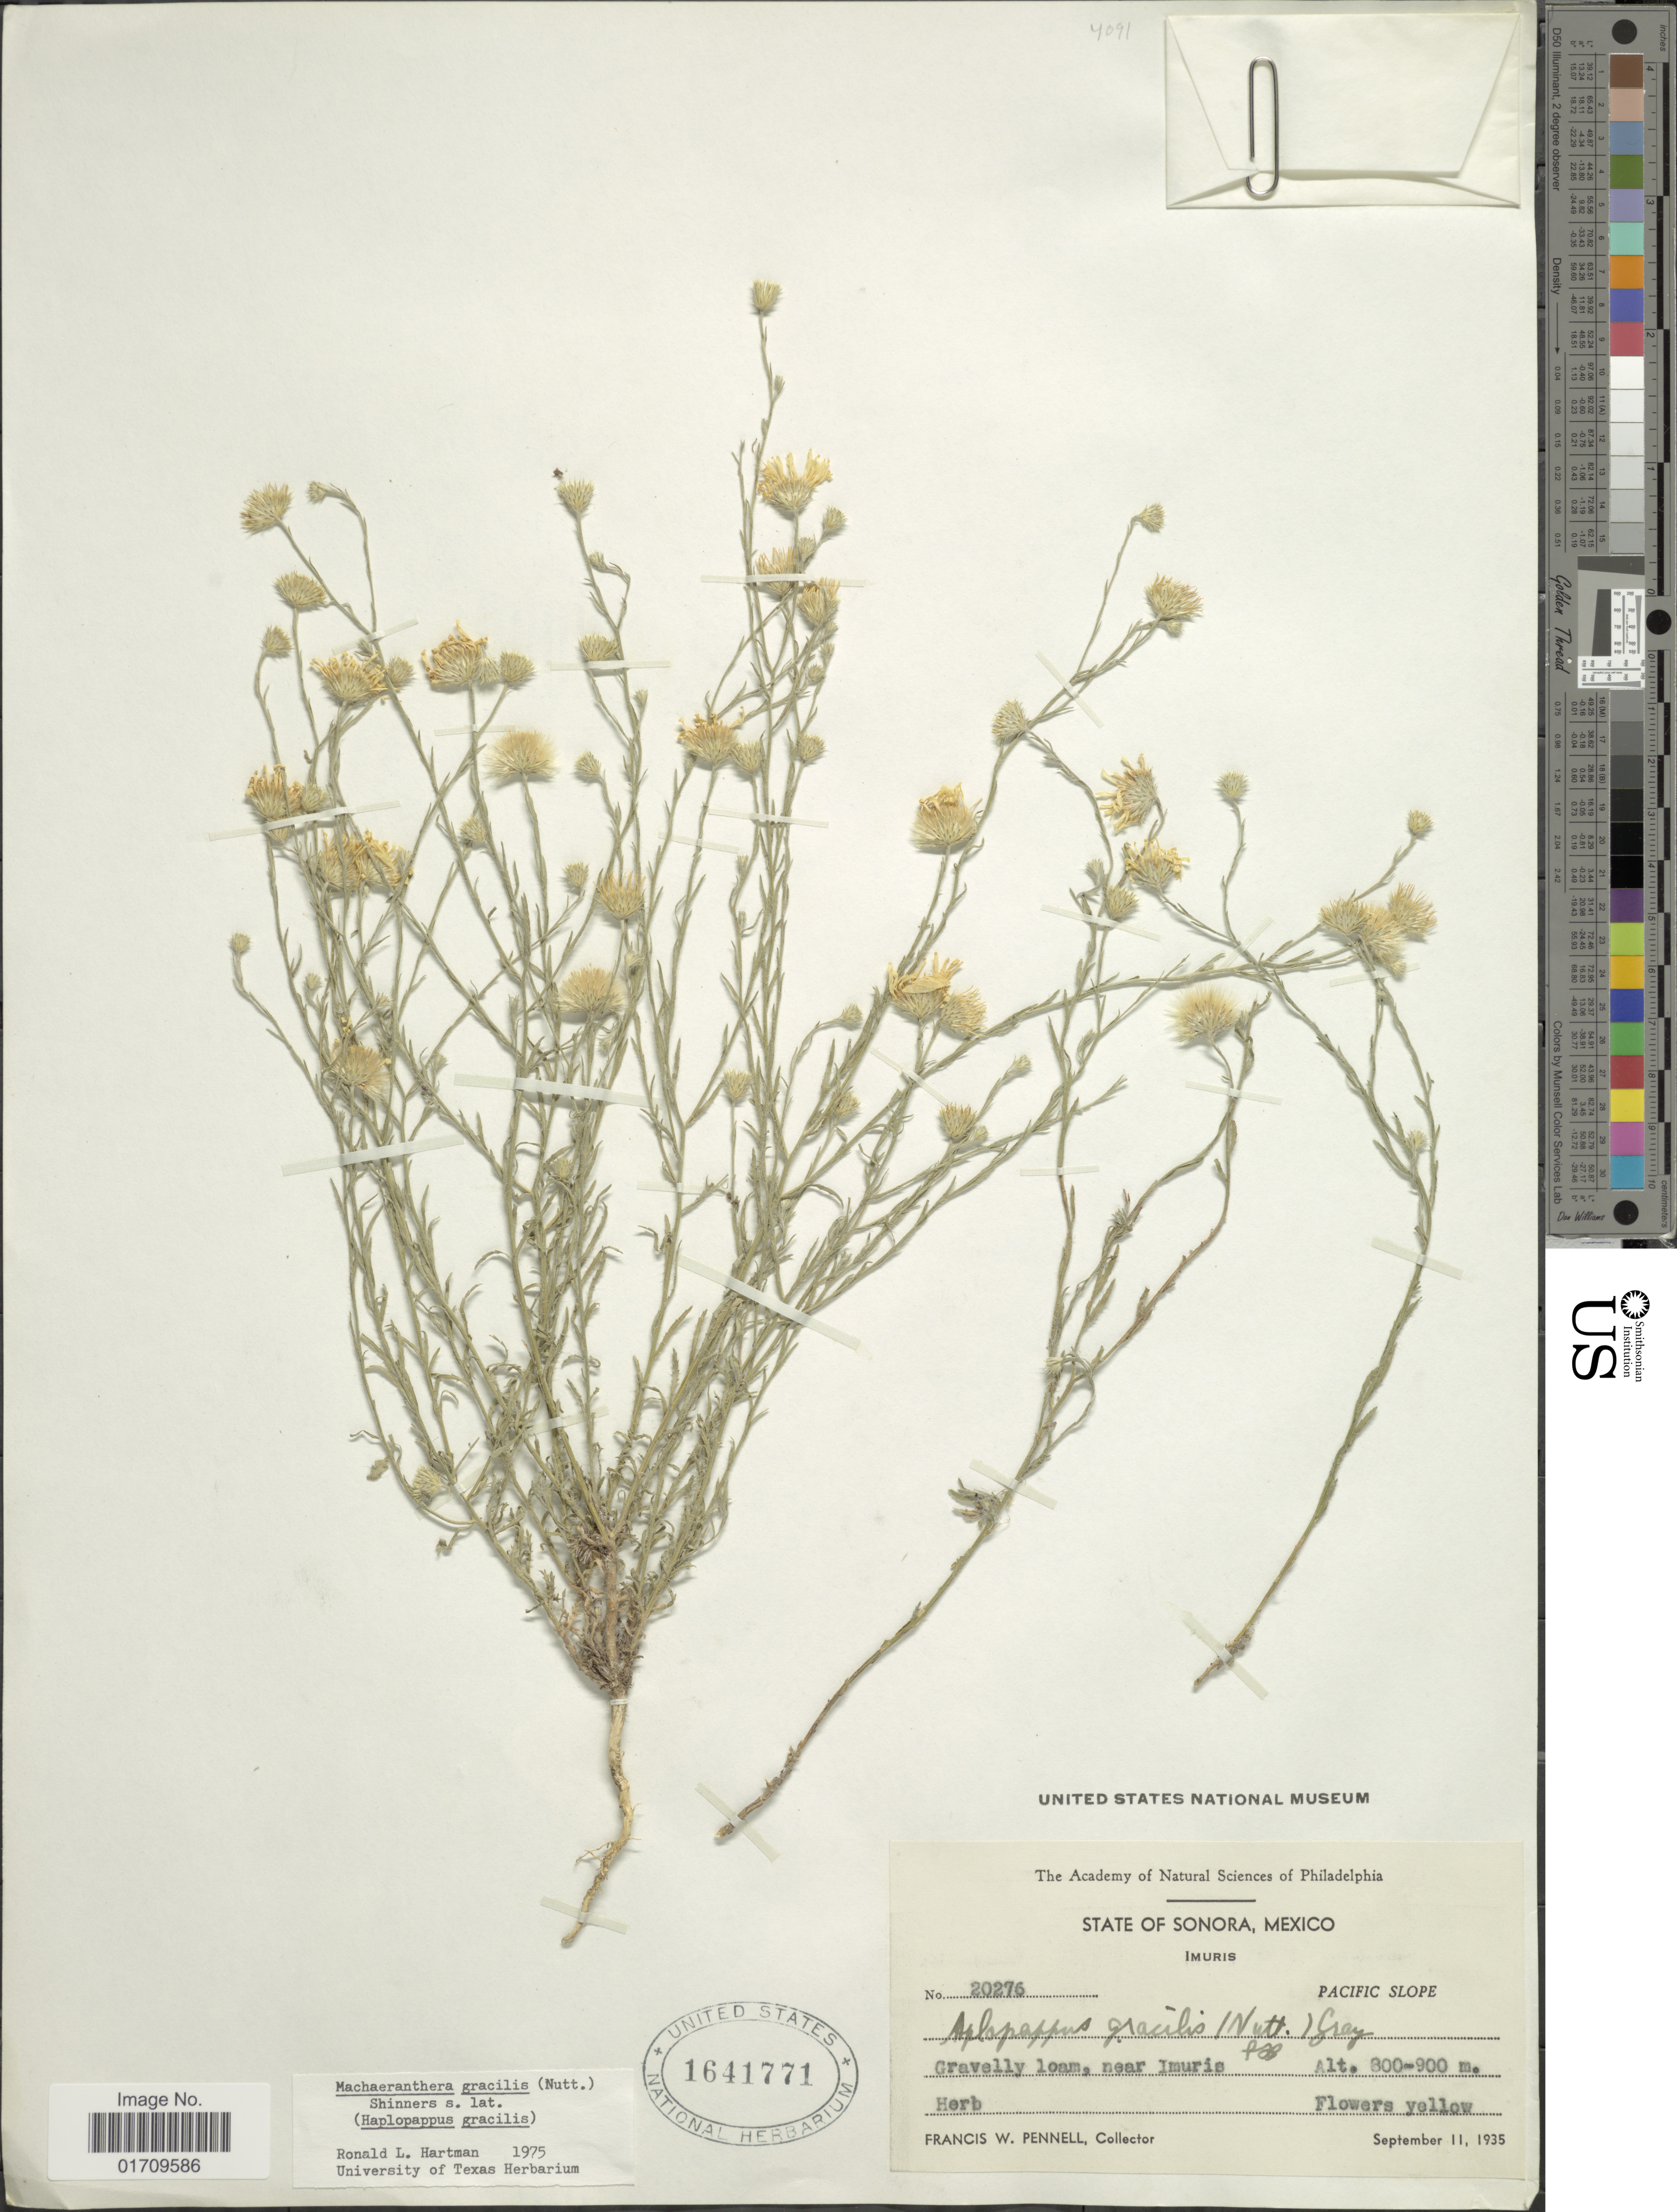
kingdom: Plantae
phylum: Tracheophyta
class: Magnoliopsida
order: Asterales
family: Asteraceae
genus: Machaeranthera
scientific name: Machaeranthera gracilis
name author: (Nutt.) Shinners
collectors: F. W. Pennell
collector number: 20276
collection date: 1935-09-11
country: Mexico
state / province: Sonora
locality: Imuris, Pacific Slope, Gravelly loam, near Imuris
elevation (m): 800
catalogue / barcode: US 1641771